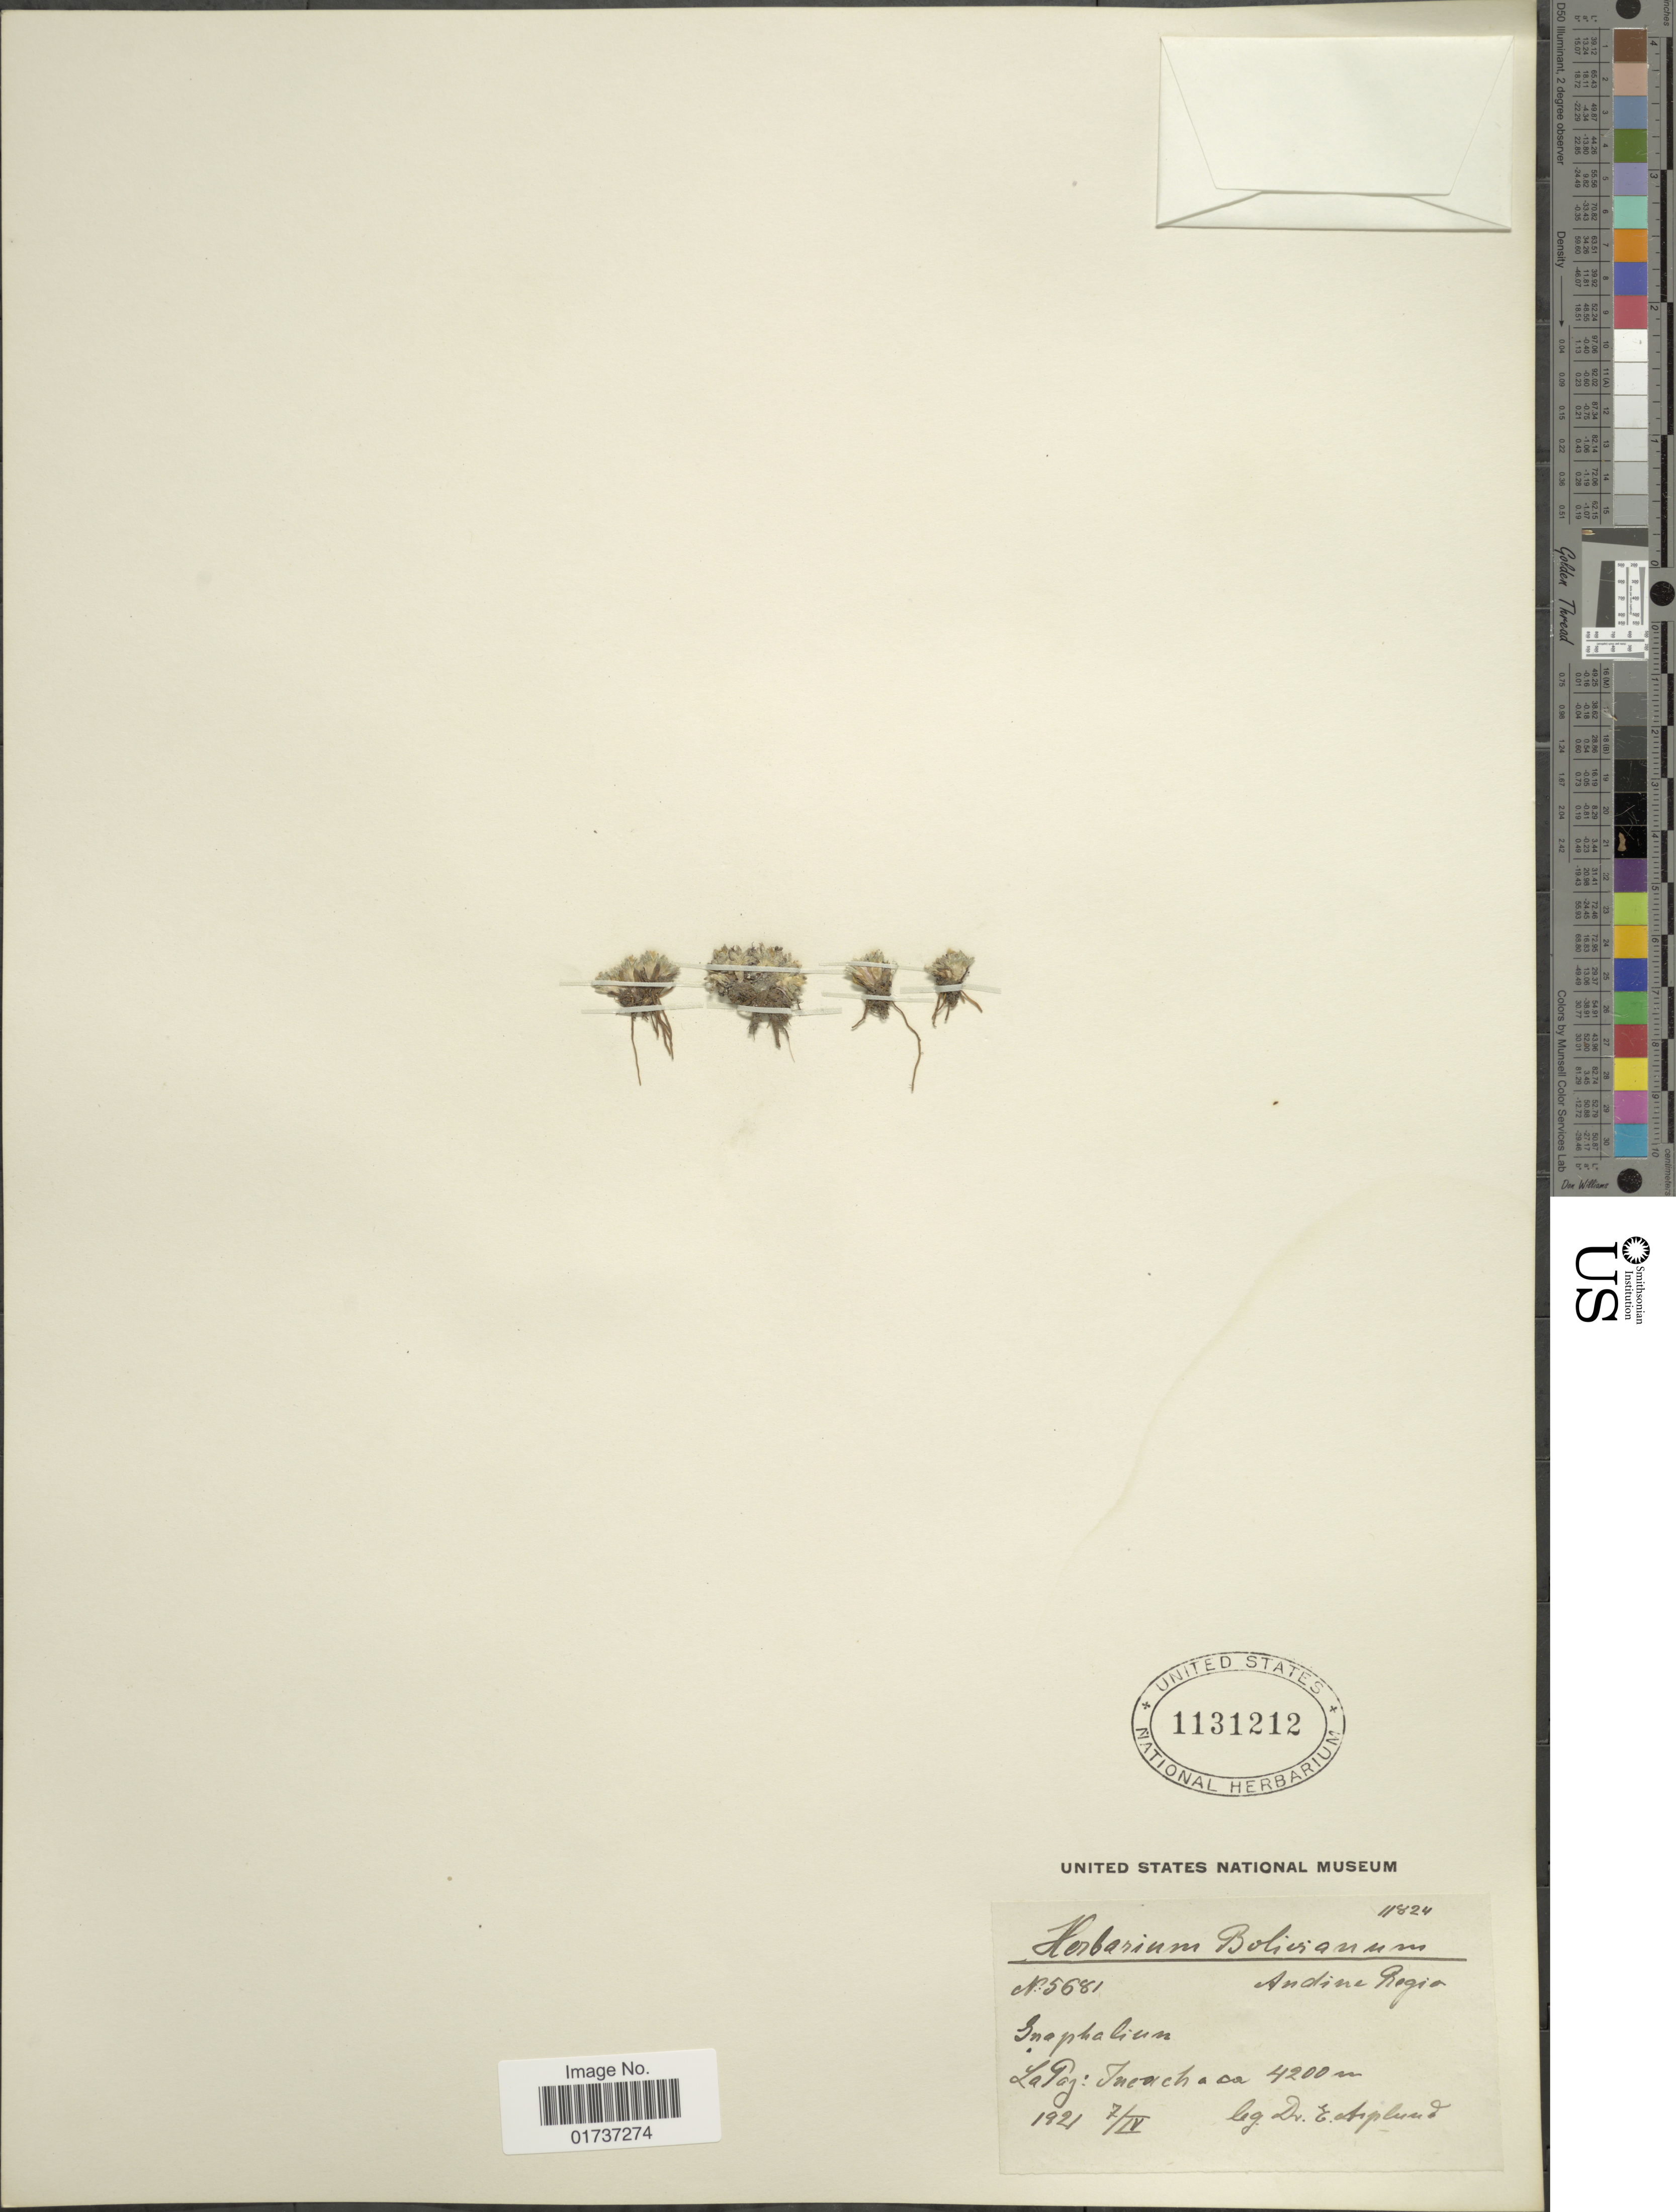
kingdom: Plantae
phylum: Tracheophyta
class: Magnoliopsida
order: Asterales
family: Asteraceae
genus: Gnaphalium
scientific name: Gnaphalium sp.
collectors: E. Asplund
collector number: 11824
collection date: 1921-04-07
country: Bolivia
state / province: La Paz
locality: Ineachaca, Andine Region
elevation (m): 4200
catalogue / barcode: US 1131212